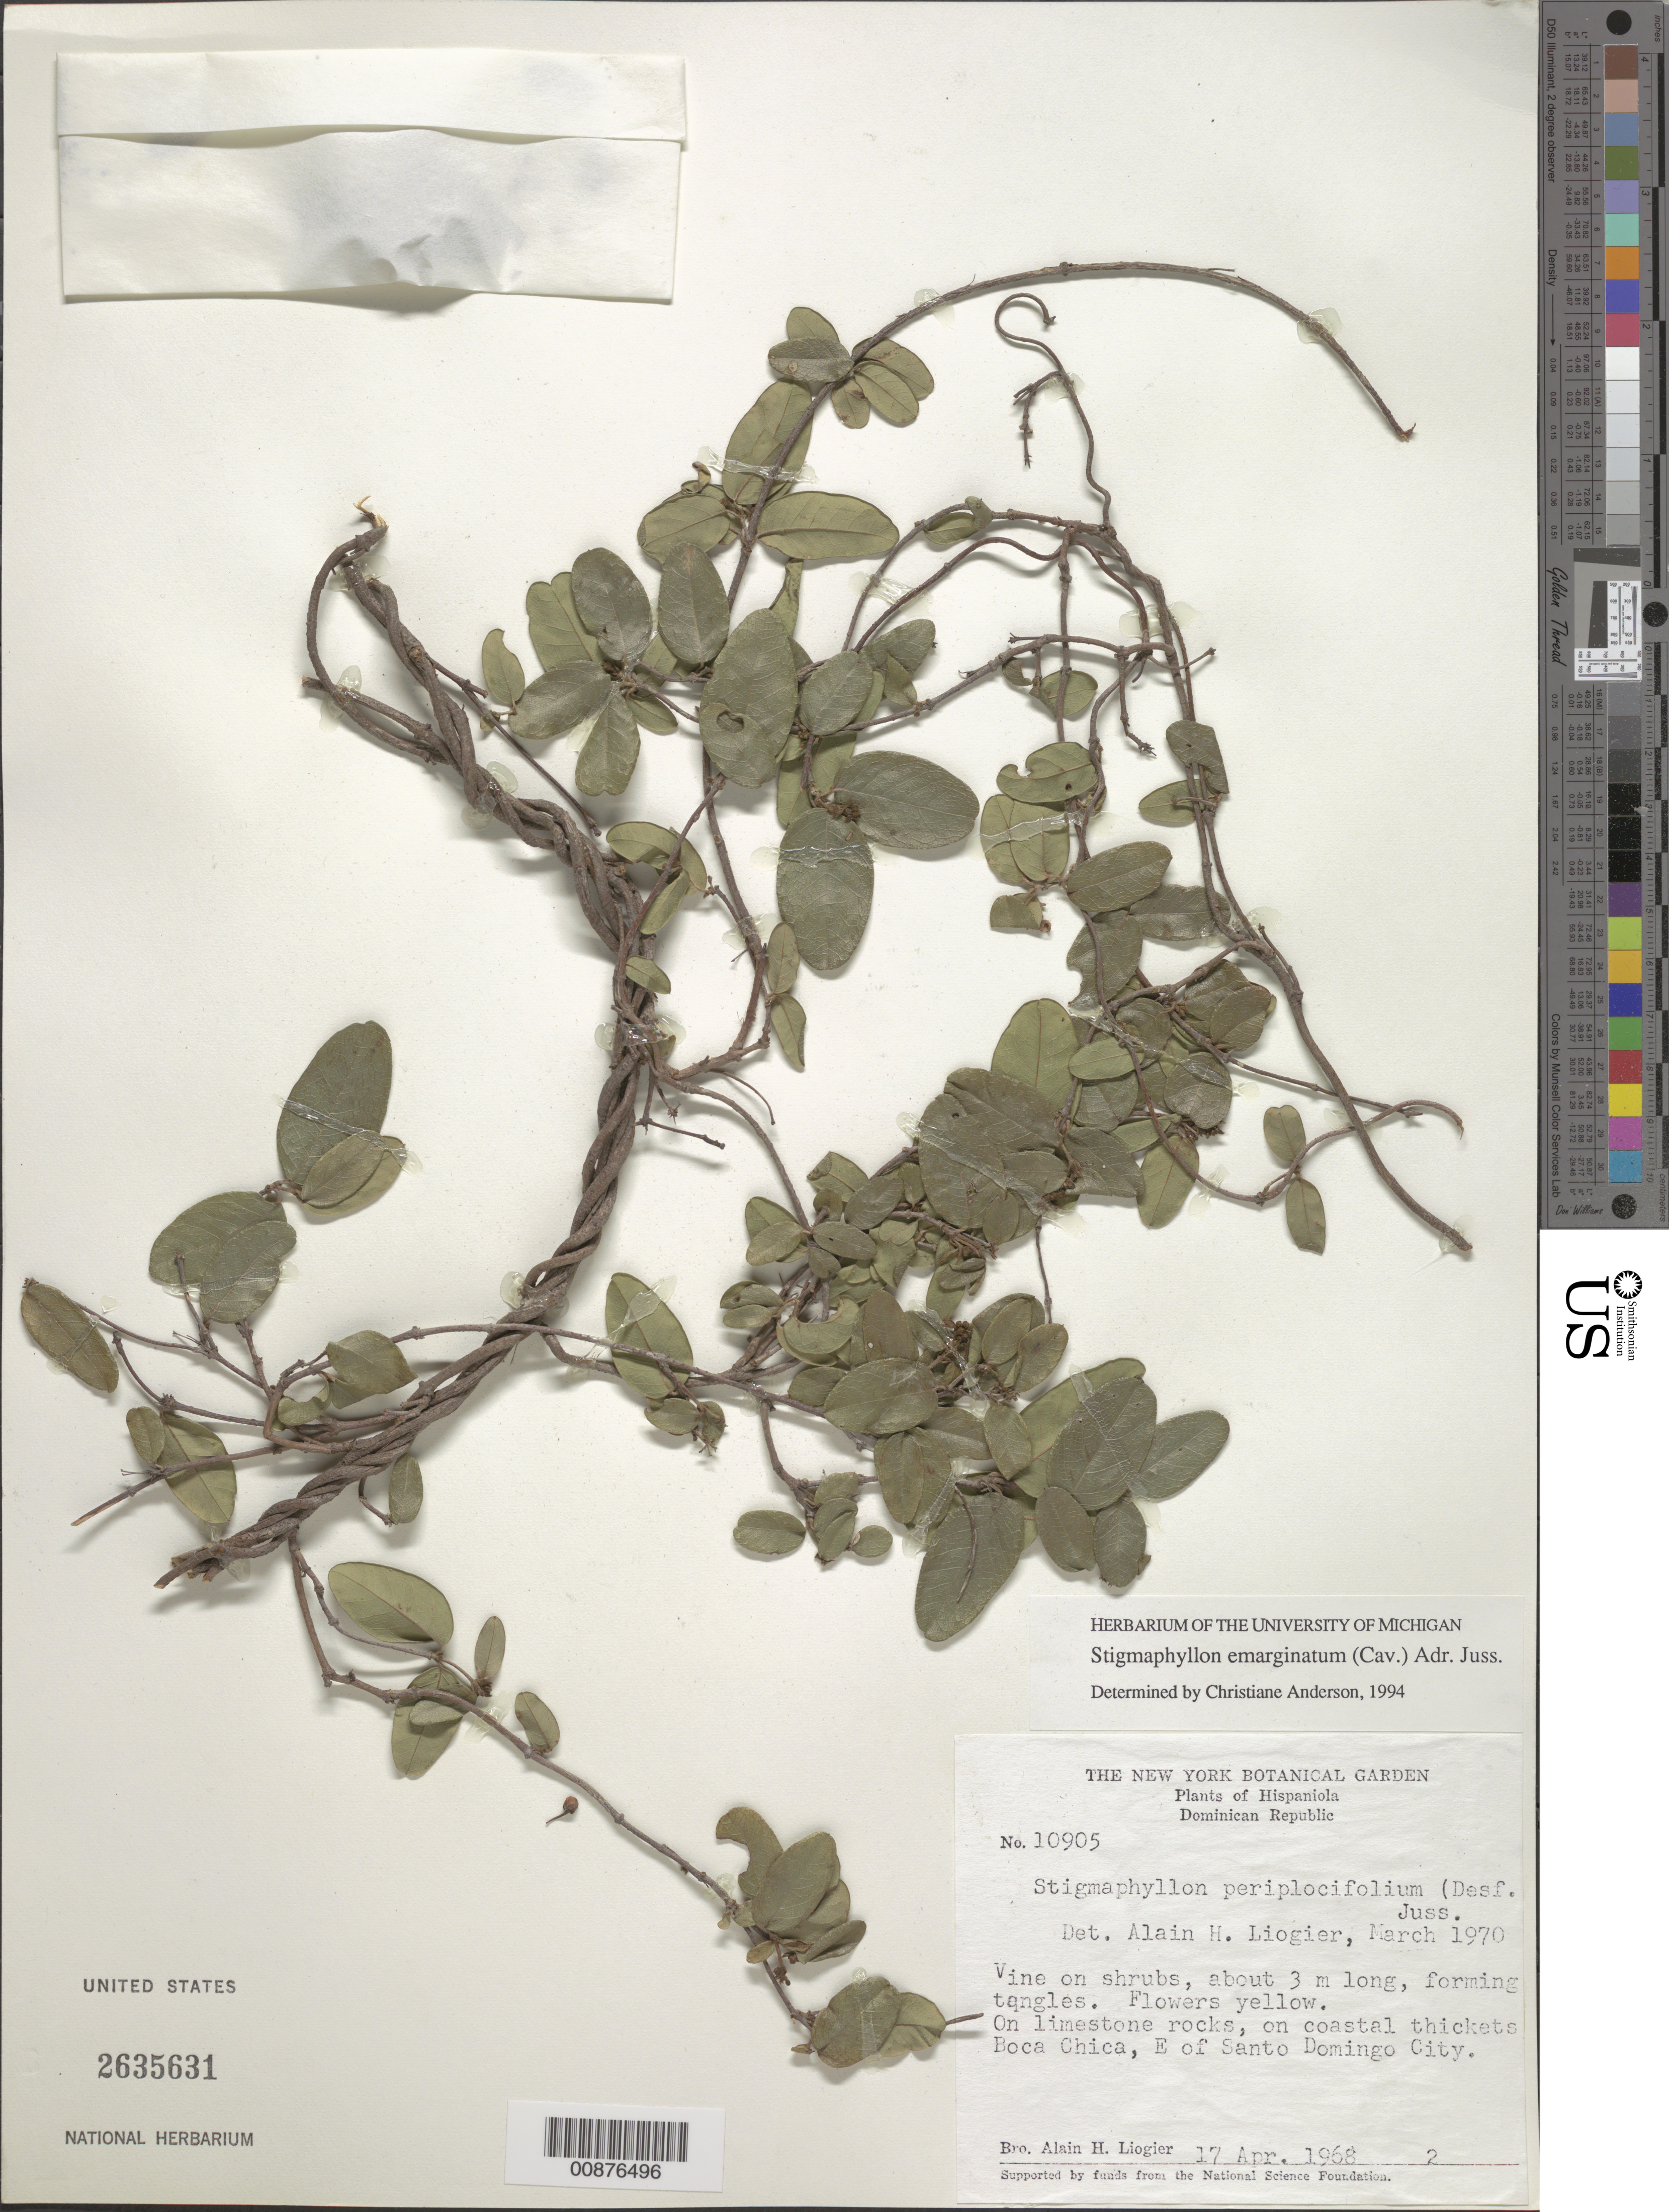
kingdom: Plantae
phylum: Tracheophyta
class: Magnoliopsida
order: Malpighiales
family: Malpighiaceae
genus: Stigmaphyllon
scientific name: Stigmaphyllon emarginatum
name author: (Cav.) A. Juss.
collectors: A. H. Liogier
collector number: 10905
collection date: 1968-04-17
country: Dominican Republic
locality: Hispaniola. On limestone rocks, on coastal thickets Boca Chica, E of Santo Domingo City.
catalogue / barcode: US 2635631